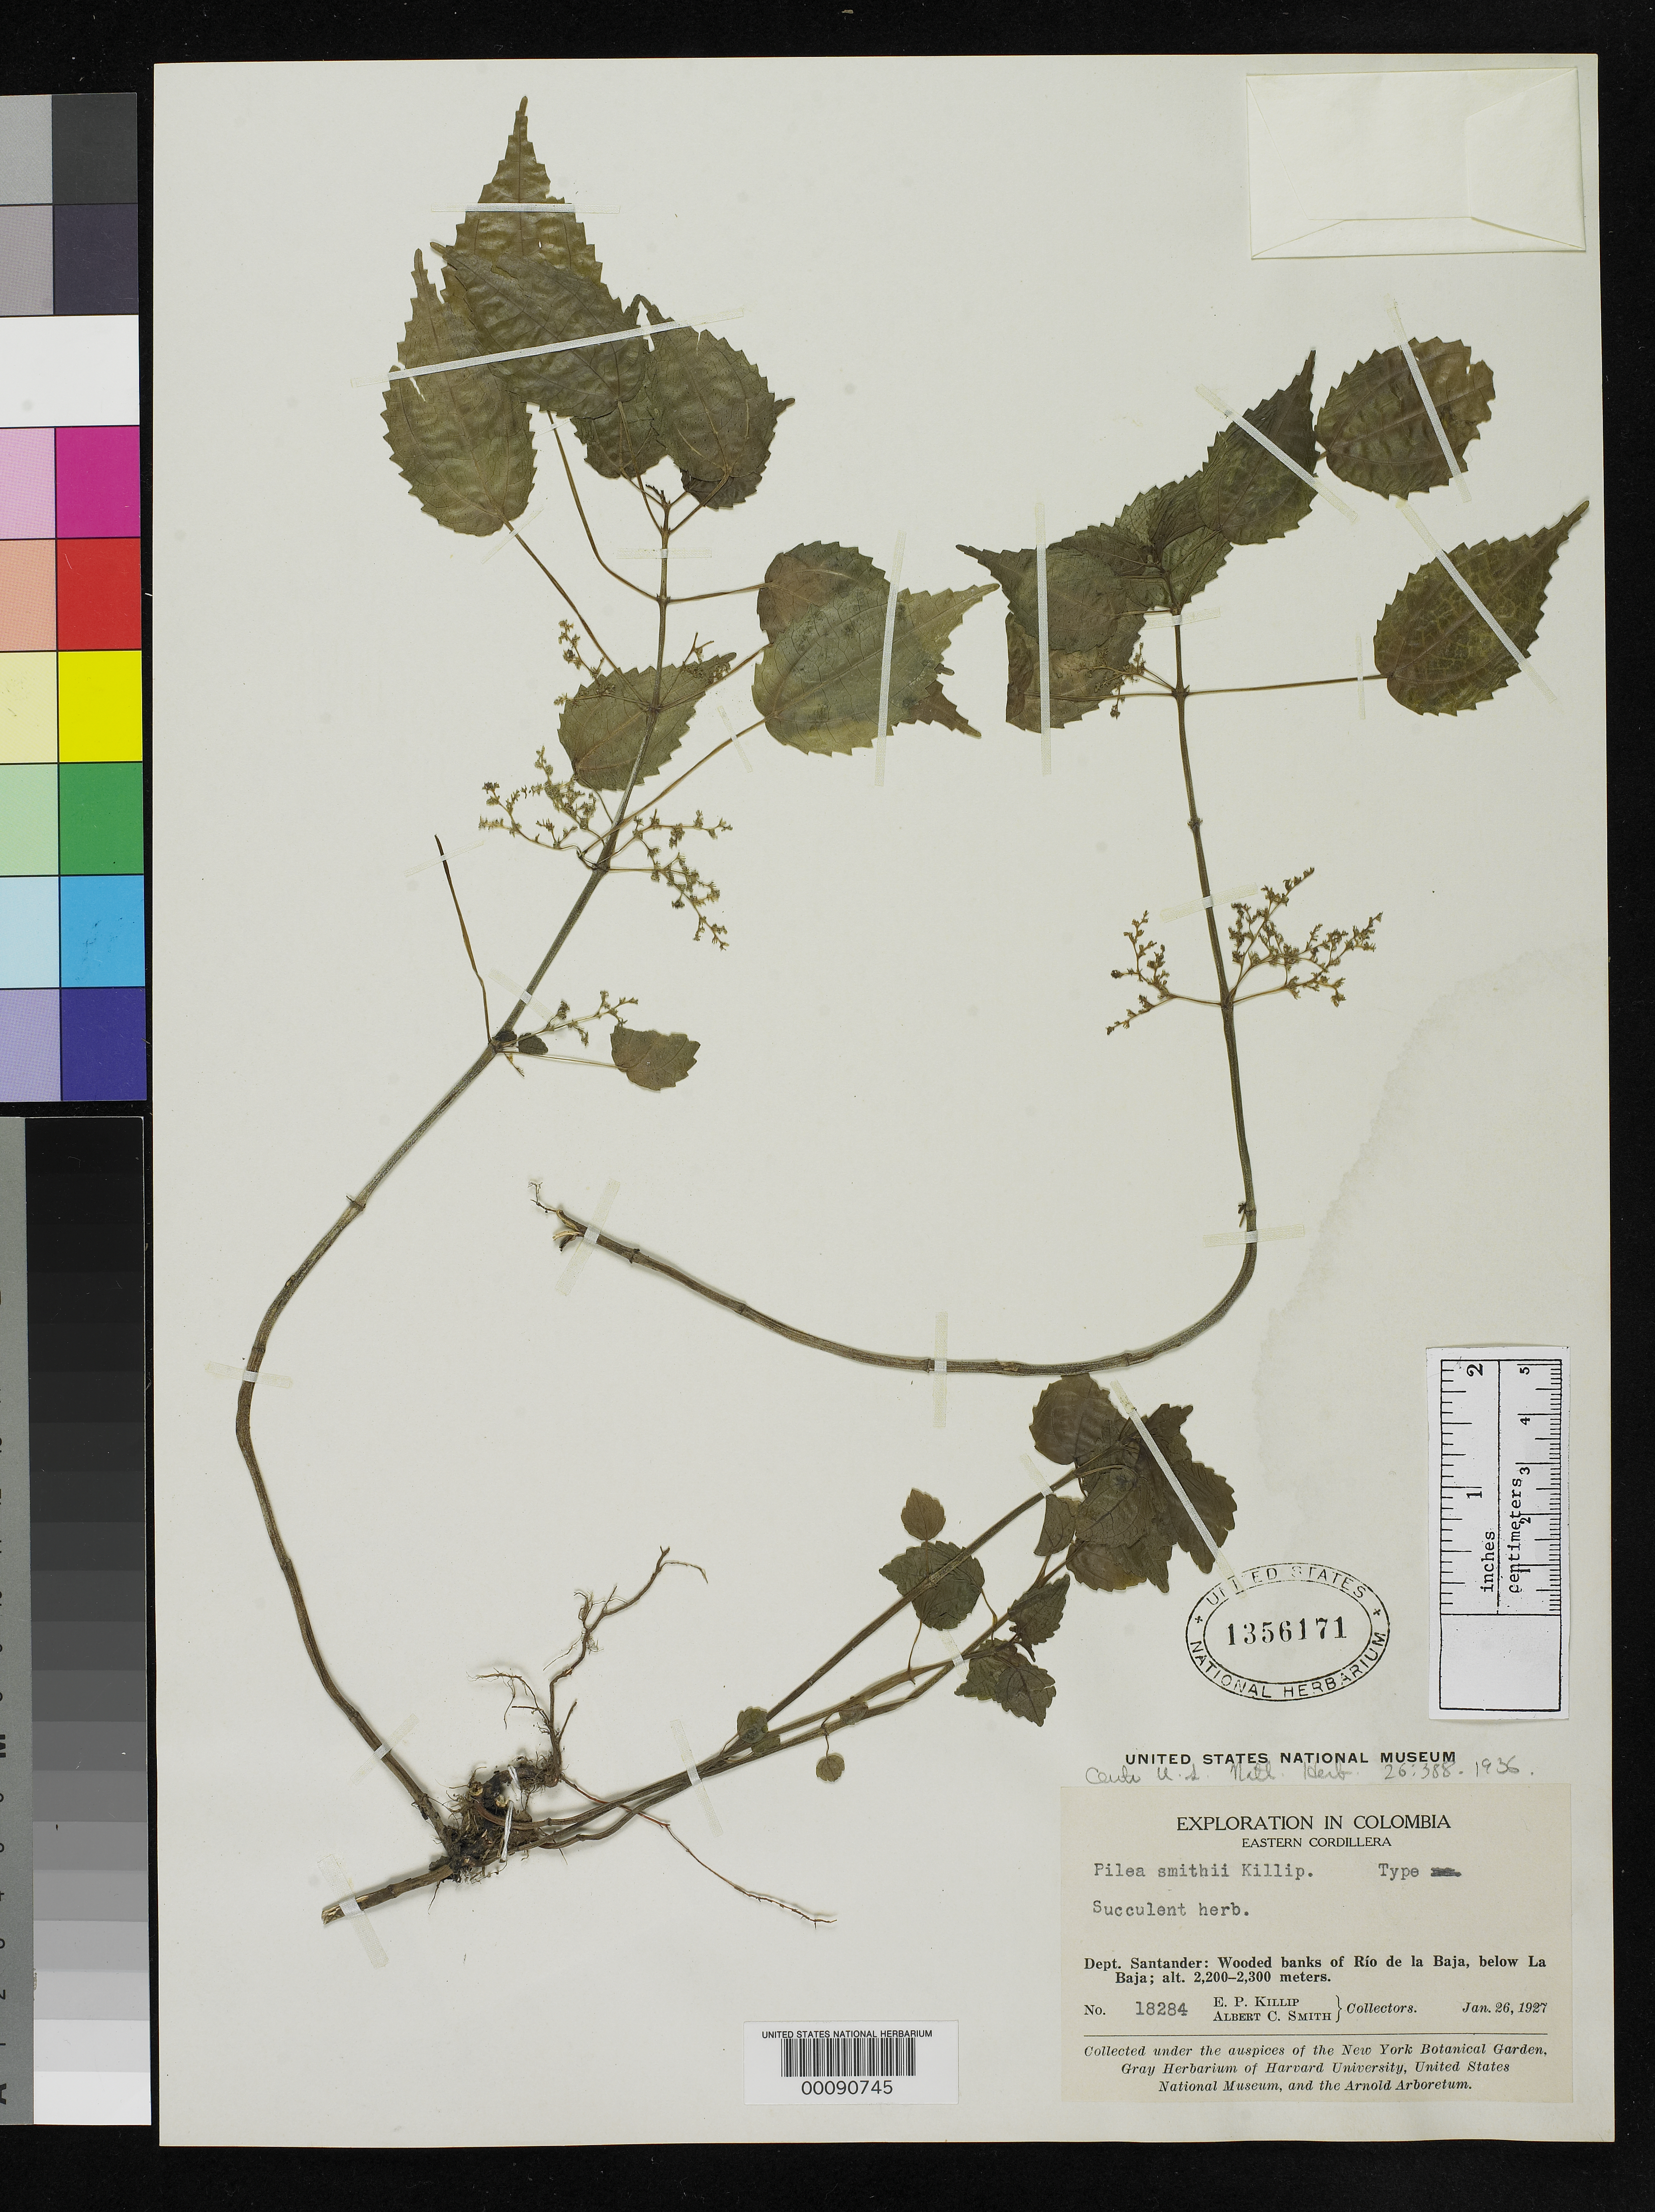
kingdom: Plantae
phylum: Tracheophyta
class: Magnoliopsida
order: Rosales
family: Urticaceae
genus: Pilea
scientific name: Pilea smithii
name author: Killip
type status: Holotype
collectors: E. P. Killip & A. C. Smith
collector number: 18284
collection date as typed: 26 Jan 1927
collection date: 1927-01-26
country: Colombia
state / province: Santander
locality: Rio de La Baja, below La Baja.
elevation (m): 2200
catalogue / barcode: US 1356171